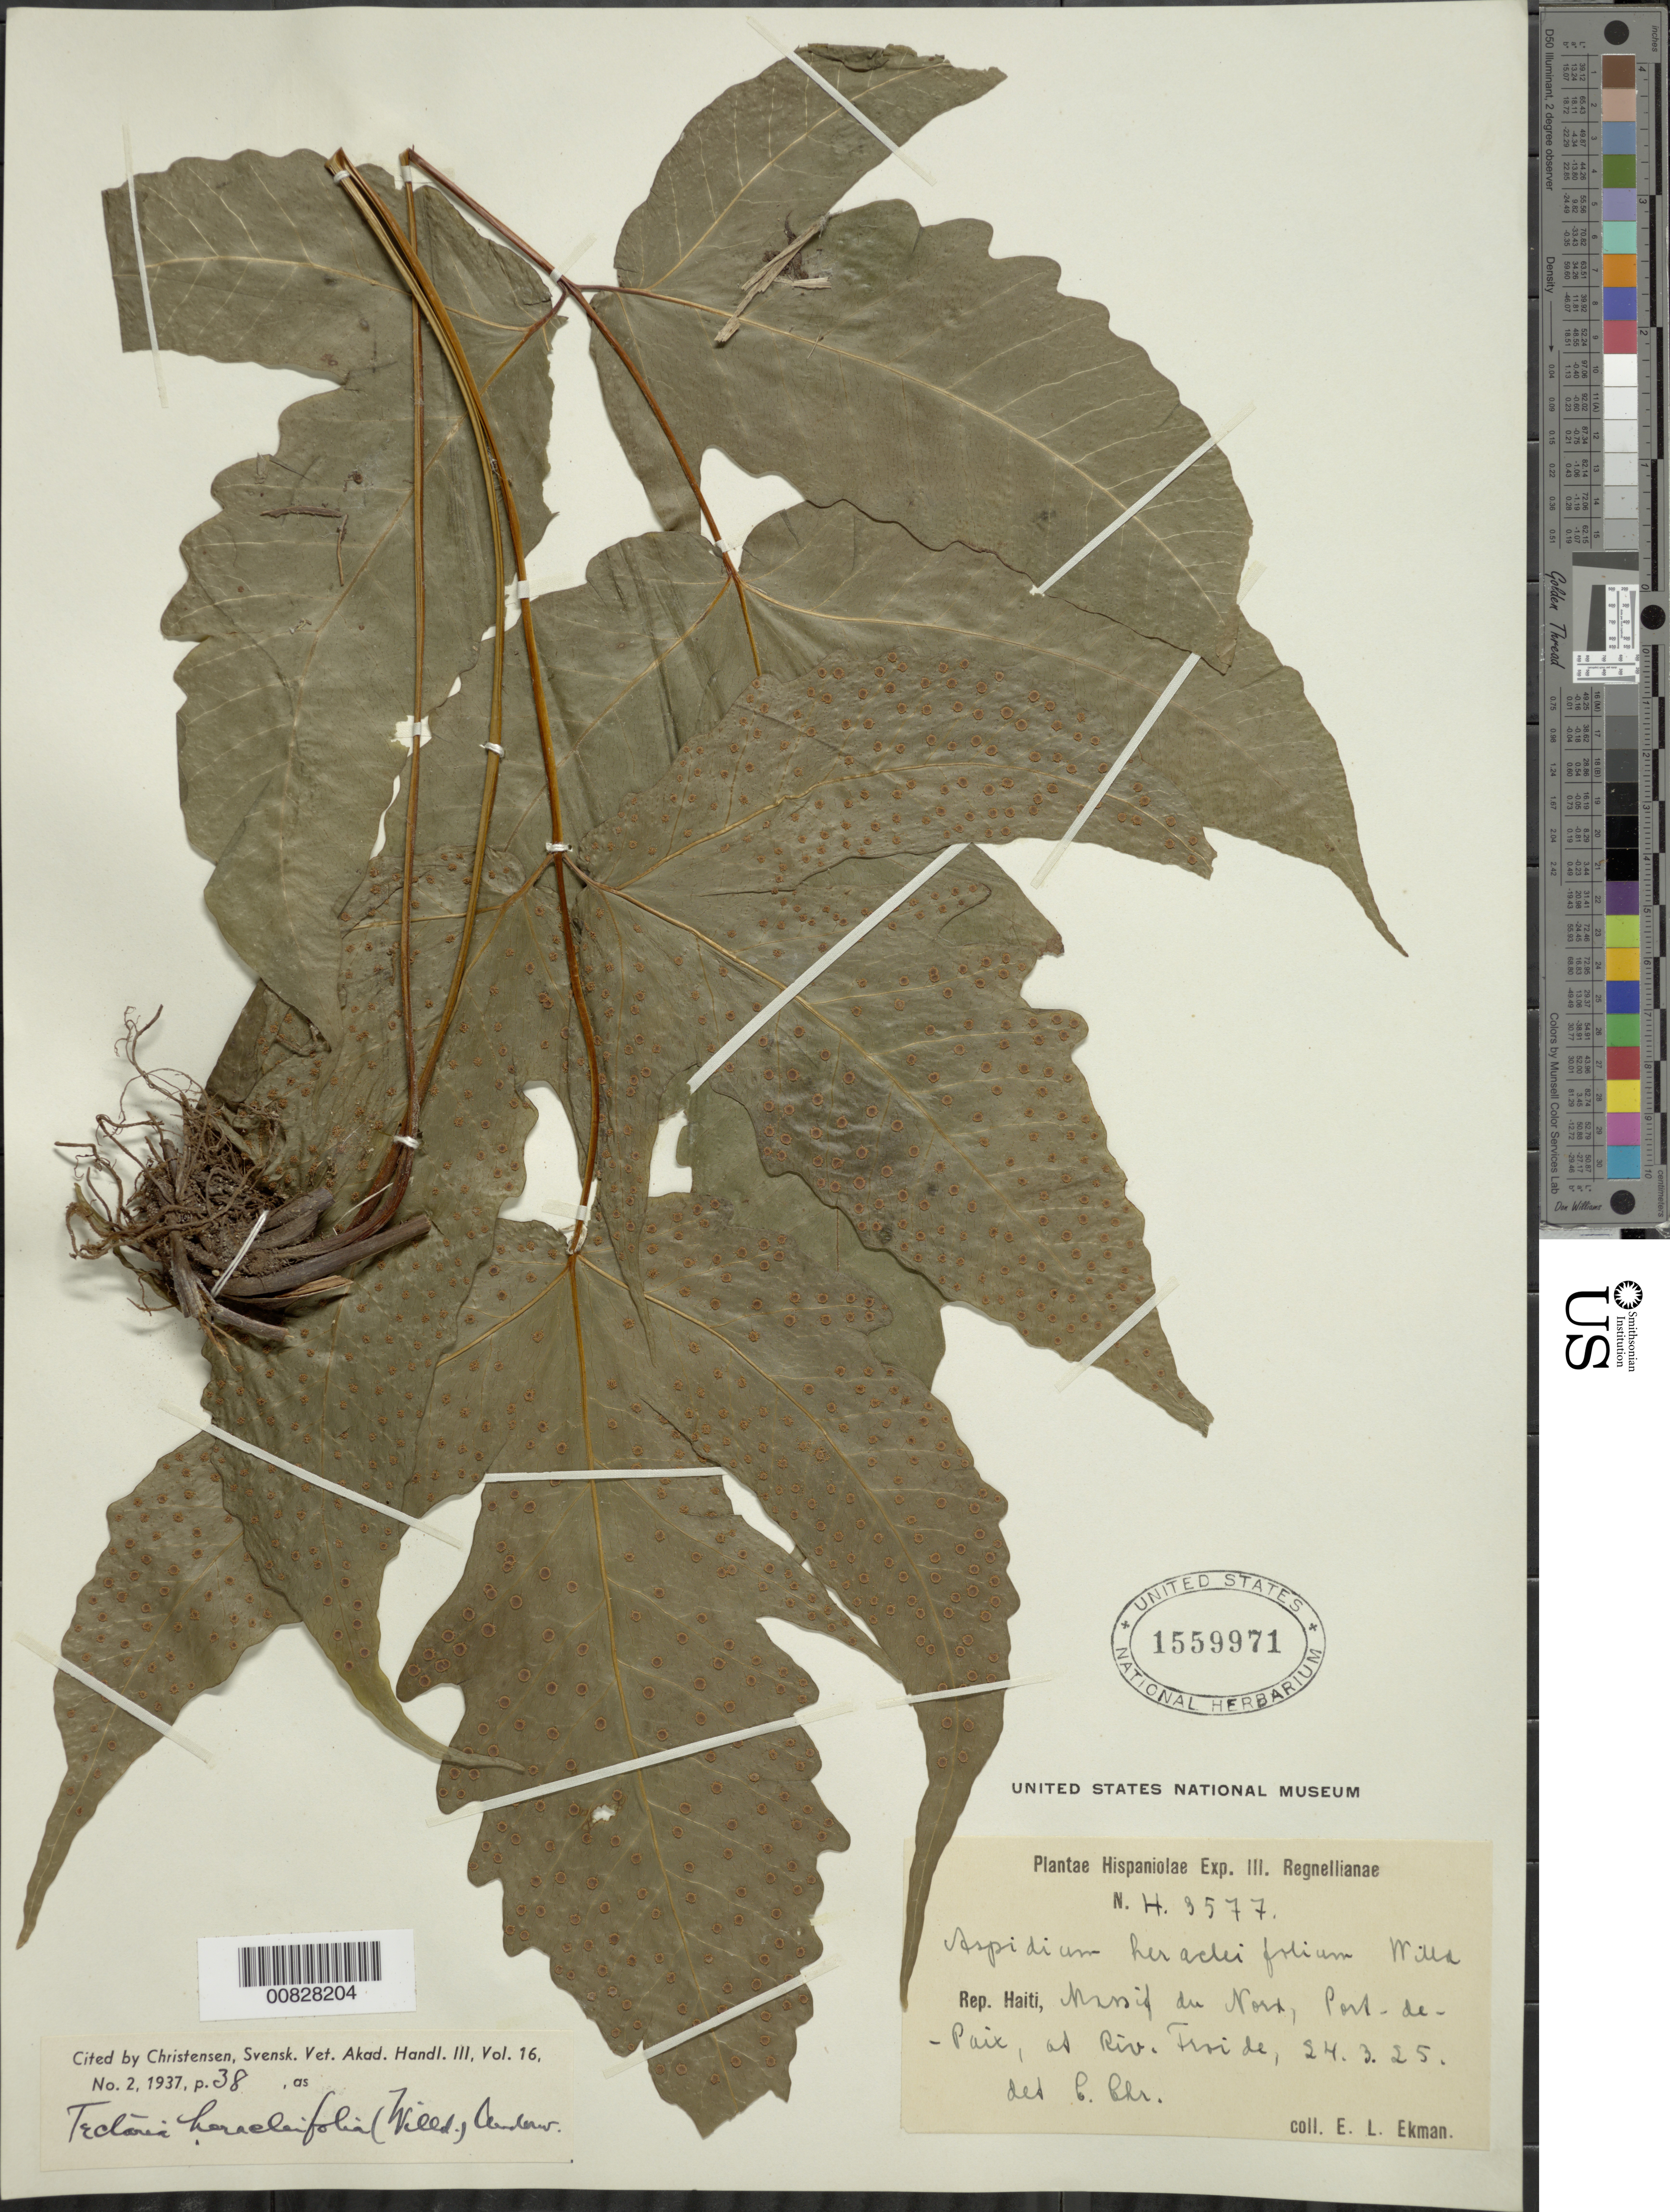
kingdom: Plantae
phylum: Tracheophyta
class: Polypodiopsida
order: Polypodiales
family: Tectariaceae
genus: Tectaria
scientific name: Tectaria heracleifolia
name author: (Willd.) Underw.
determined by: Christensen, C. F. A.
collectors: E. L. Ekman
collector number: H 3577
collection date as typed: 24 Mar 1925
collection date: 1925-03-24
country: Haiti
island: Hispaniola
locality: Massif du Nord, Port de Paix, Riv. Froide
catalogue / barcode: US 1559971